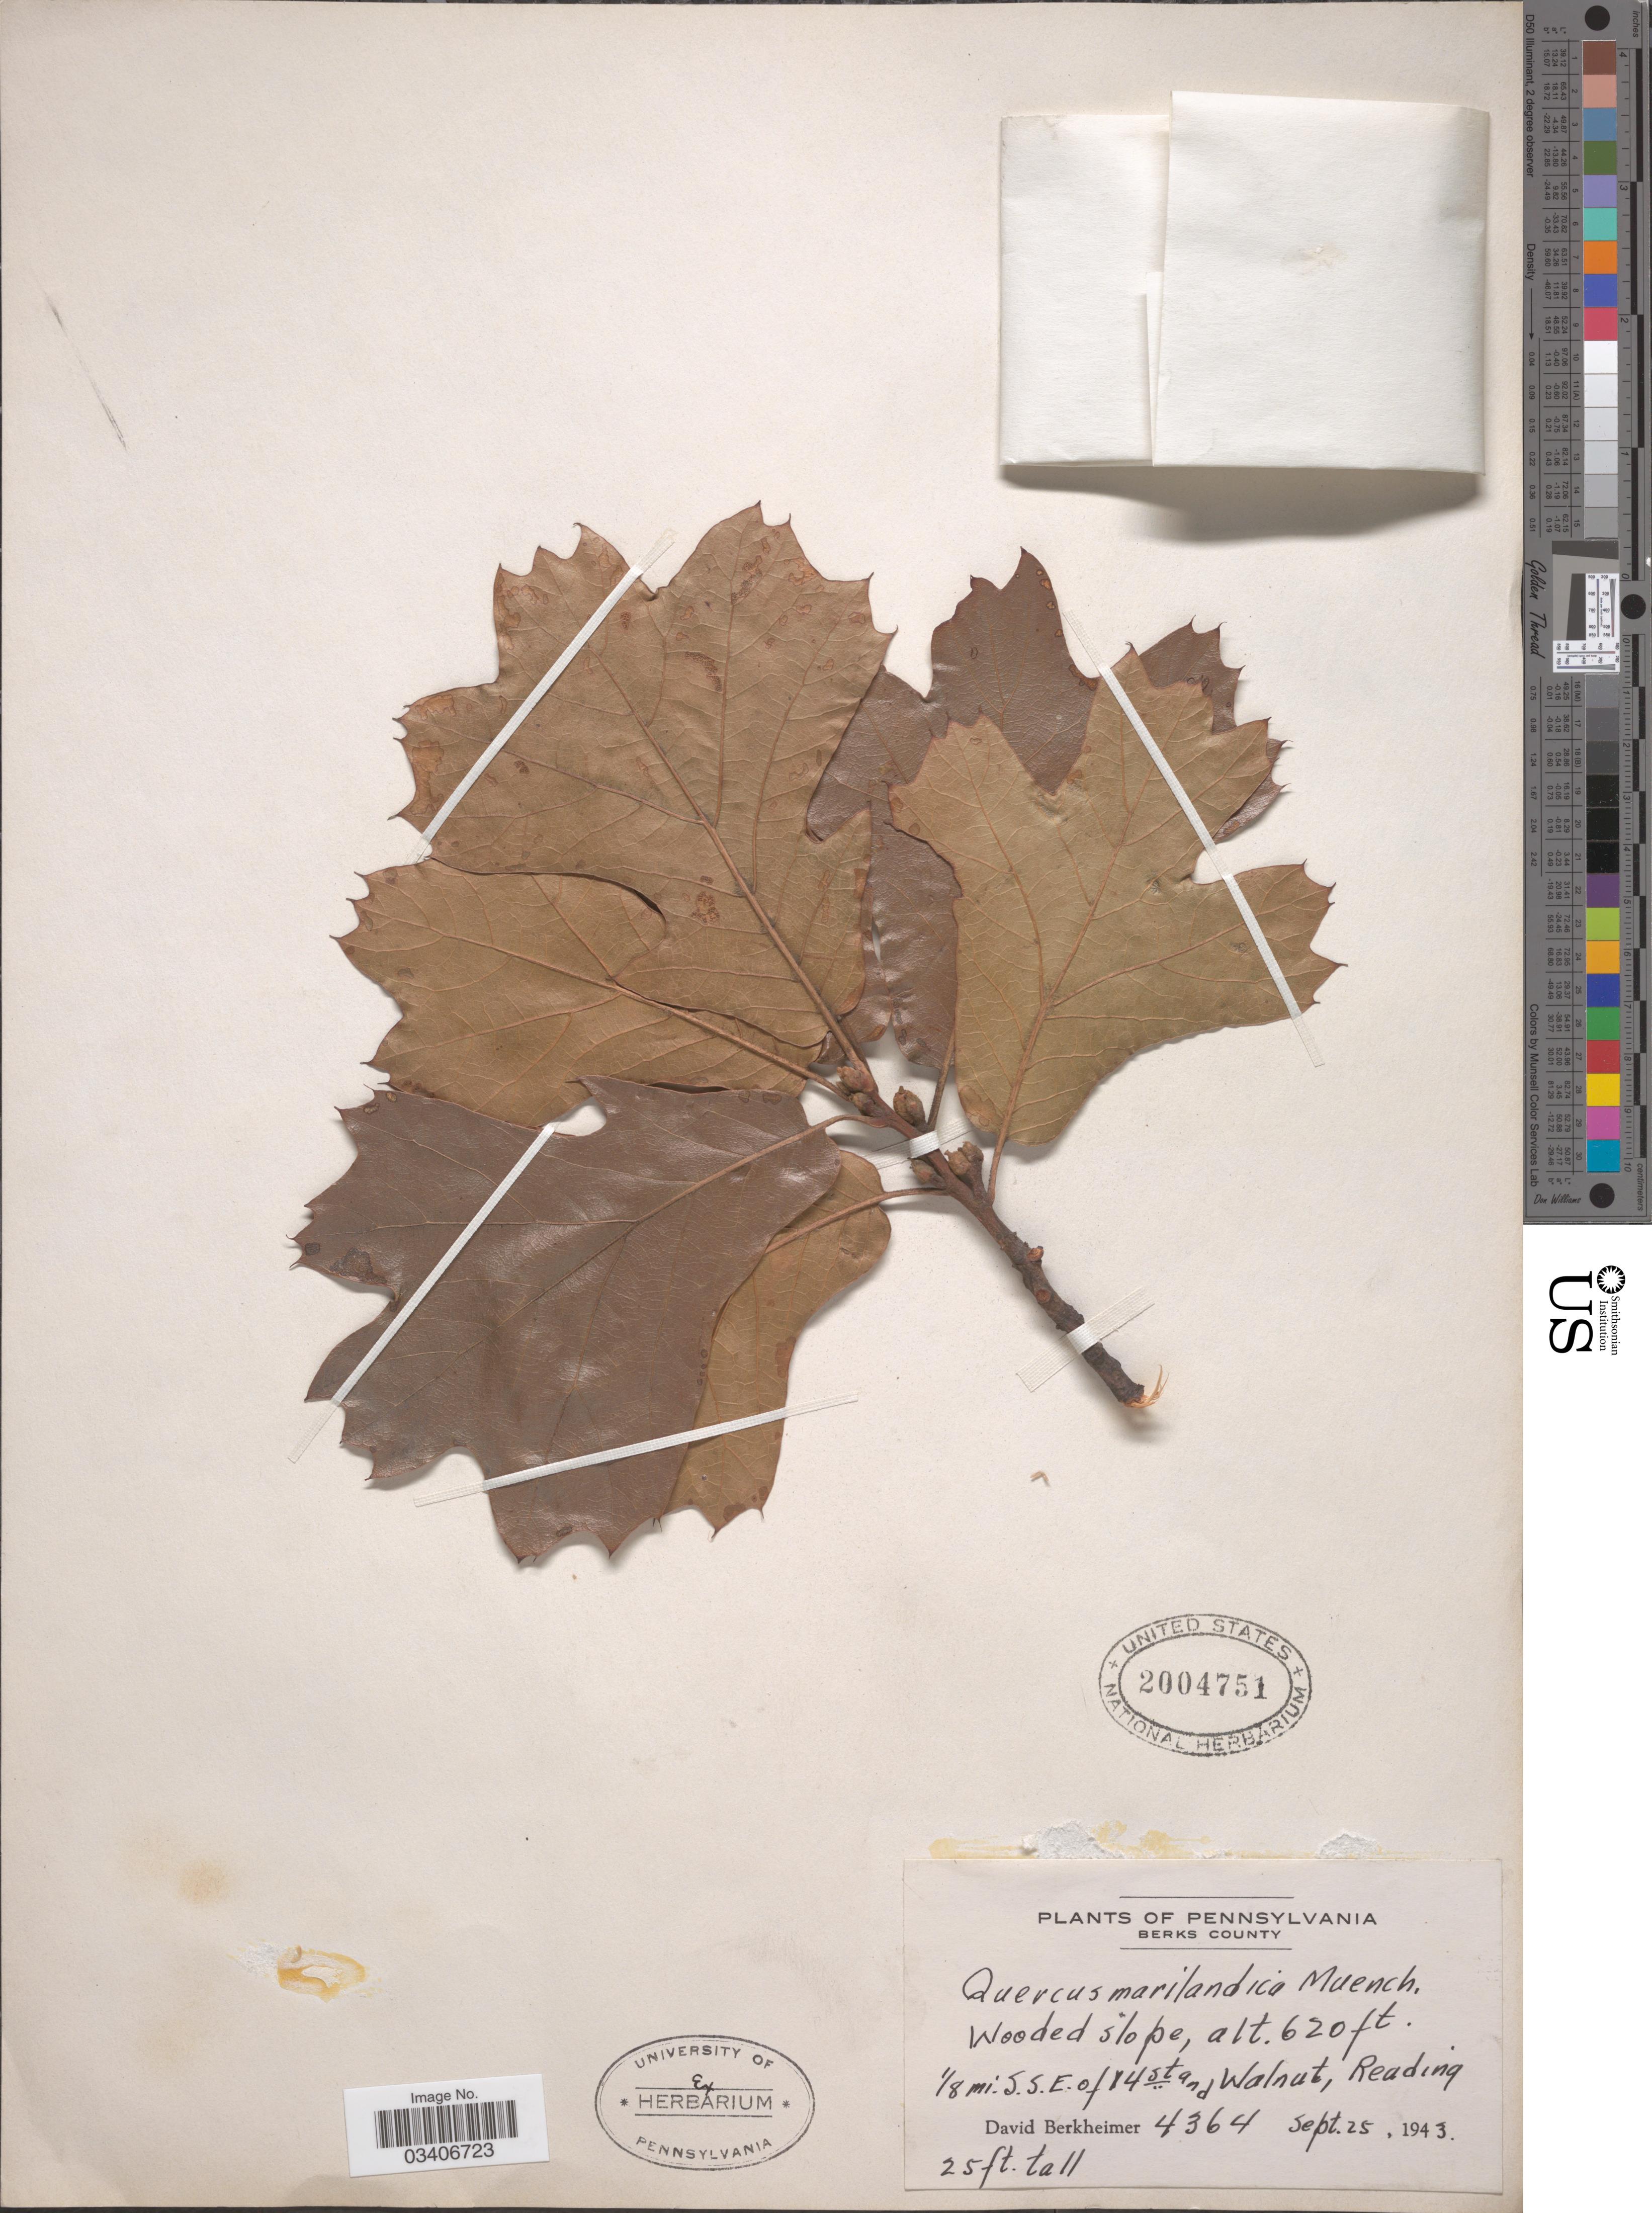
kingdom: Plantae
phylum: Tracheophyta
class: Magnoliopsida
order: Fagales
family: Fagaceae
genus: Quercus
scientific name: Quercus marilandica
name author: (L.) Münchh.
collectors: D. Berkheimer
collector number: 4364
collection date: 1943-09-25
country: United States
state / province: Pennsylvania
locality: Berks County. ⅛ mi. S.S.E. of 14 St and Walnut, Reading.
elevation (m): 189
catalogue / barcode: US 2004751